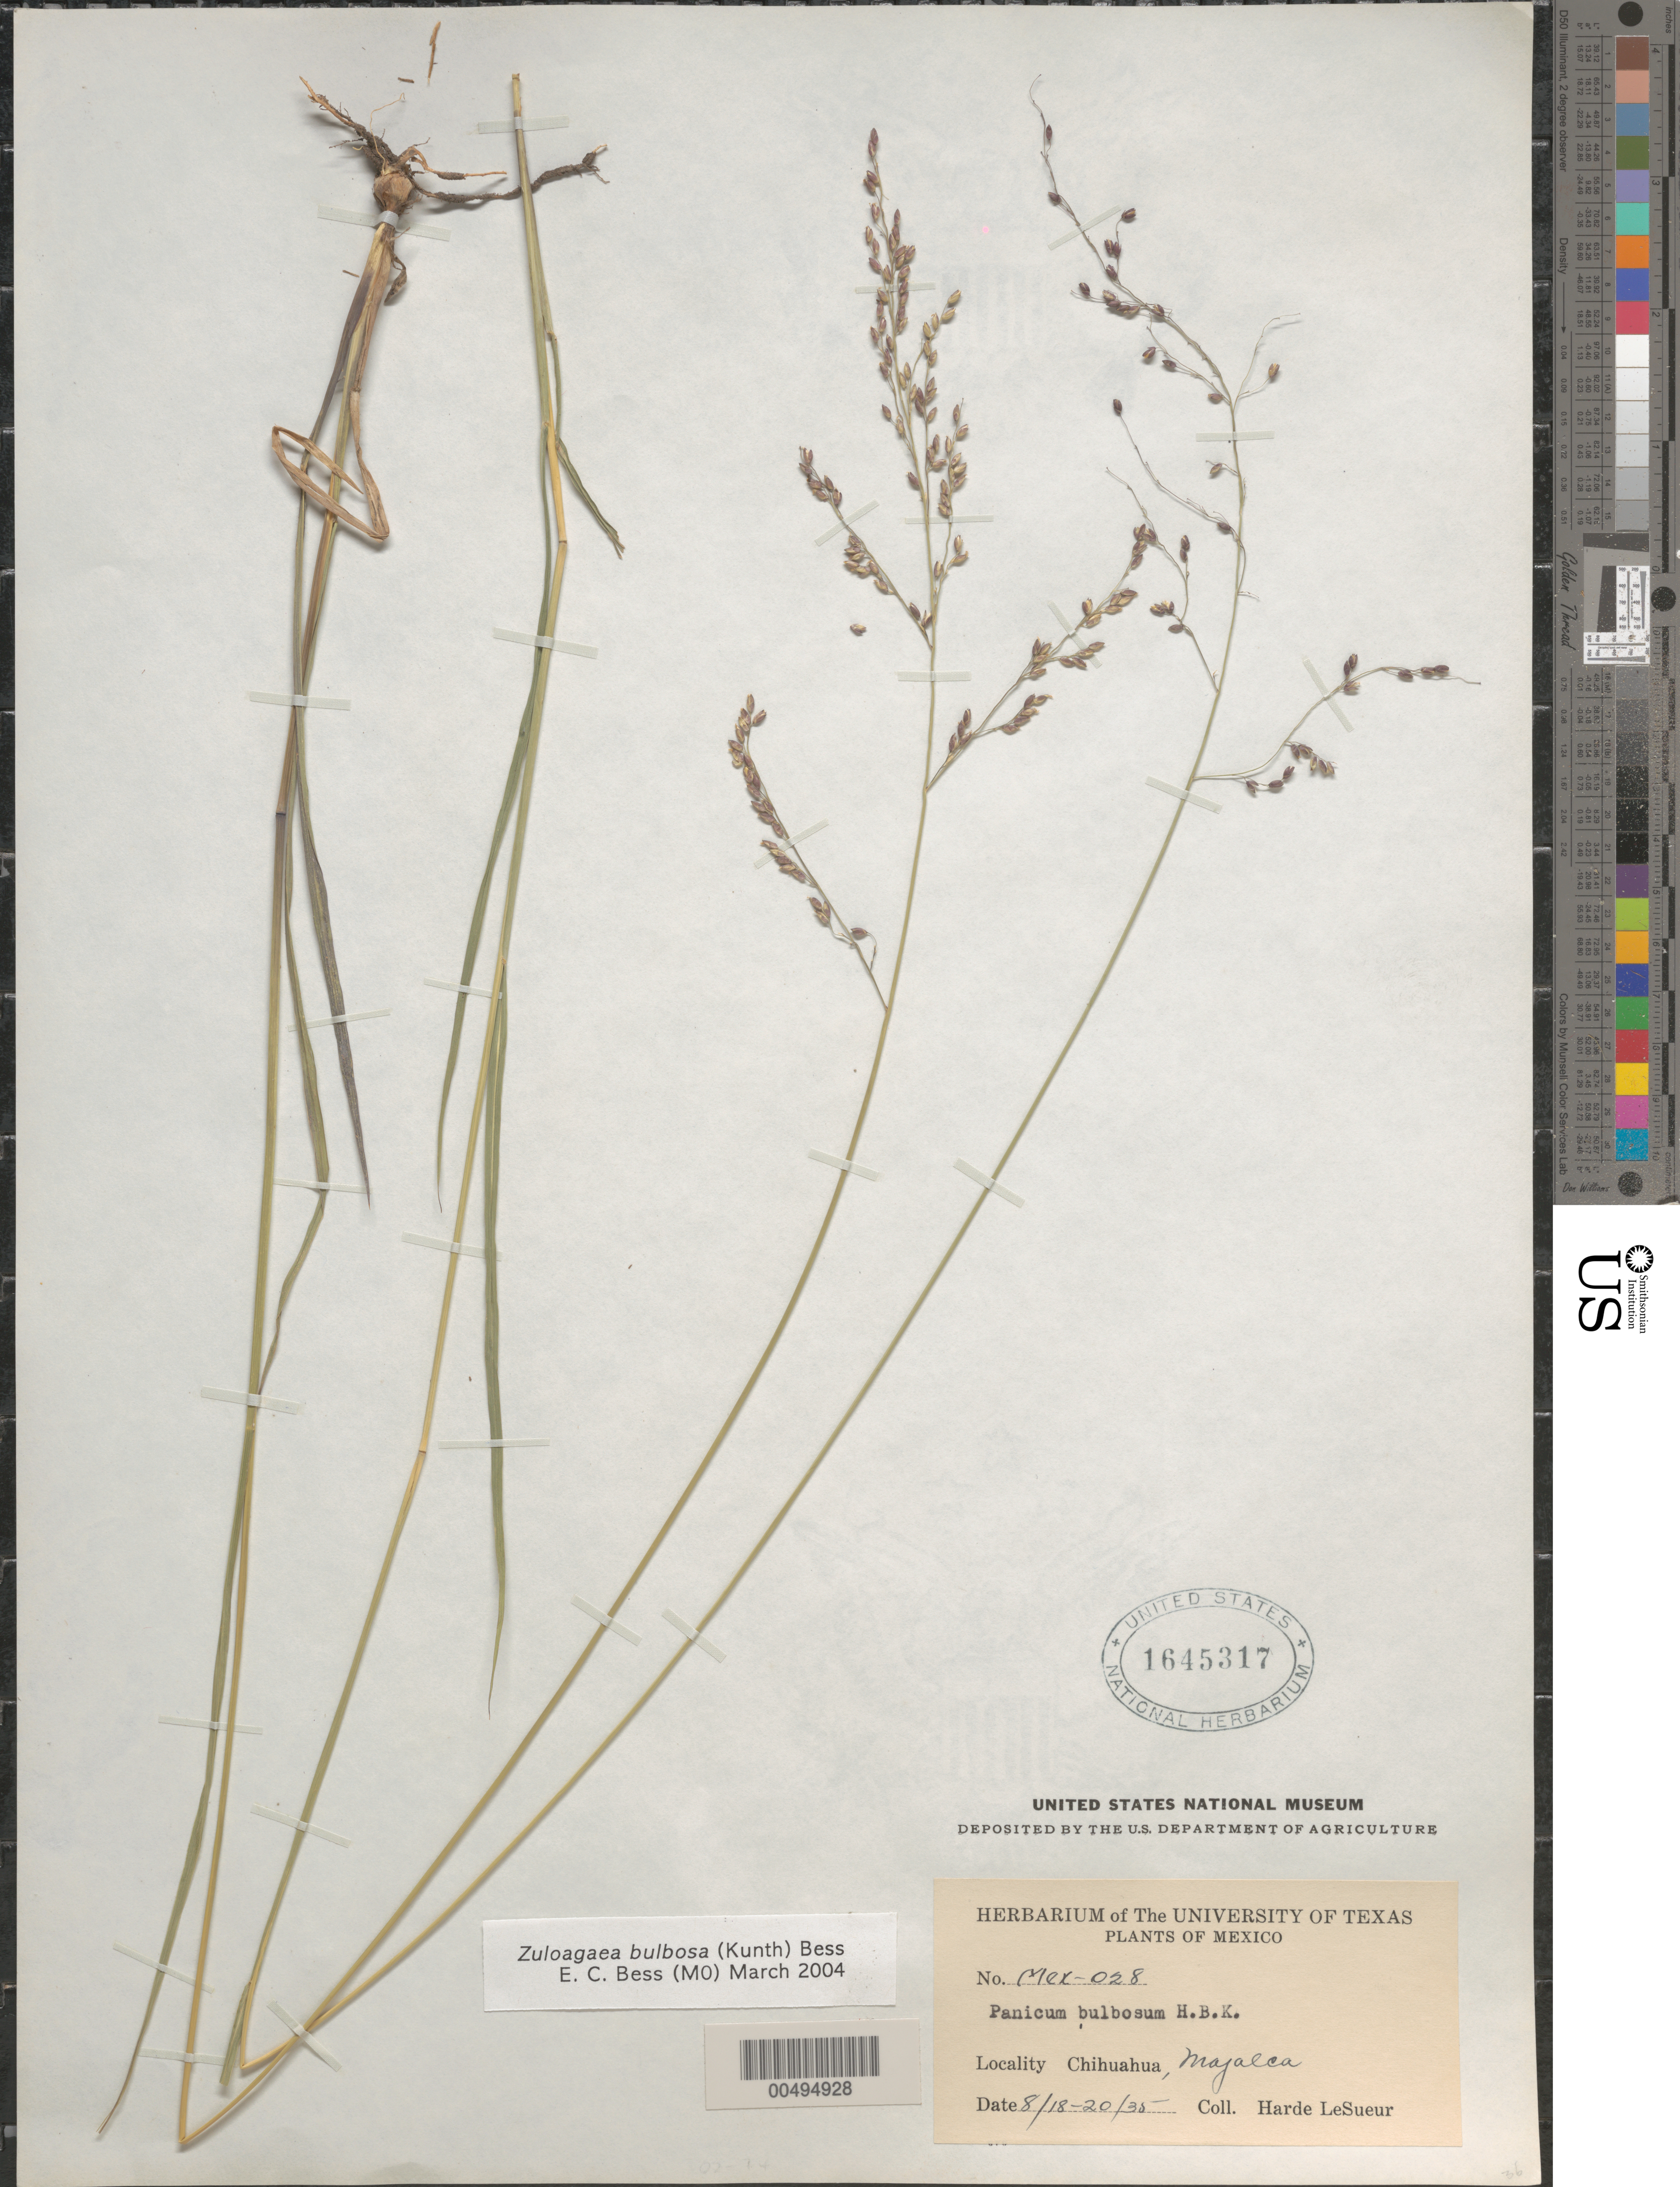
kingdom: Plantae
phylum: Tracheophyta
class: Liliopsida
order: Poales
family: Poaceae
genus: Panicum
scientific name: Panicum bulbosum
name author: Kunth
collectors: D. H. LeSueur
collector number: Mex-028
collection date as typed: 18 Aug 1935 to 20 Aug 1935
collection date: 1935-08-18/1935-08-20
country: Mexico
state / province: Chihuahua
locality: Majalca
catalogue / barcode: US 1645317